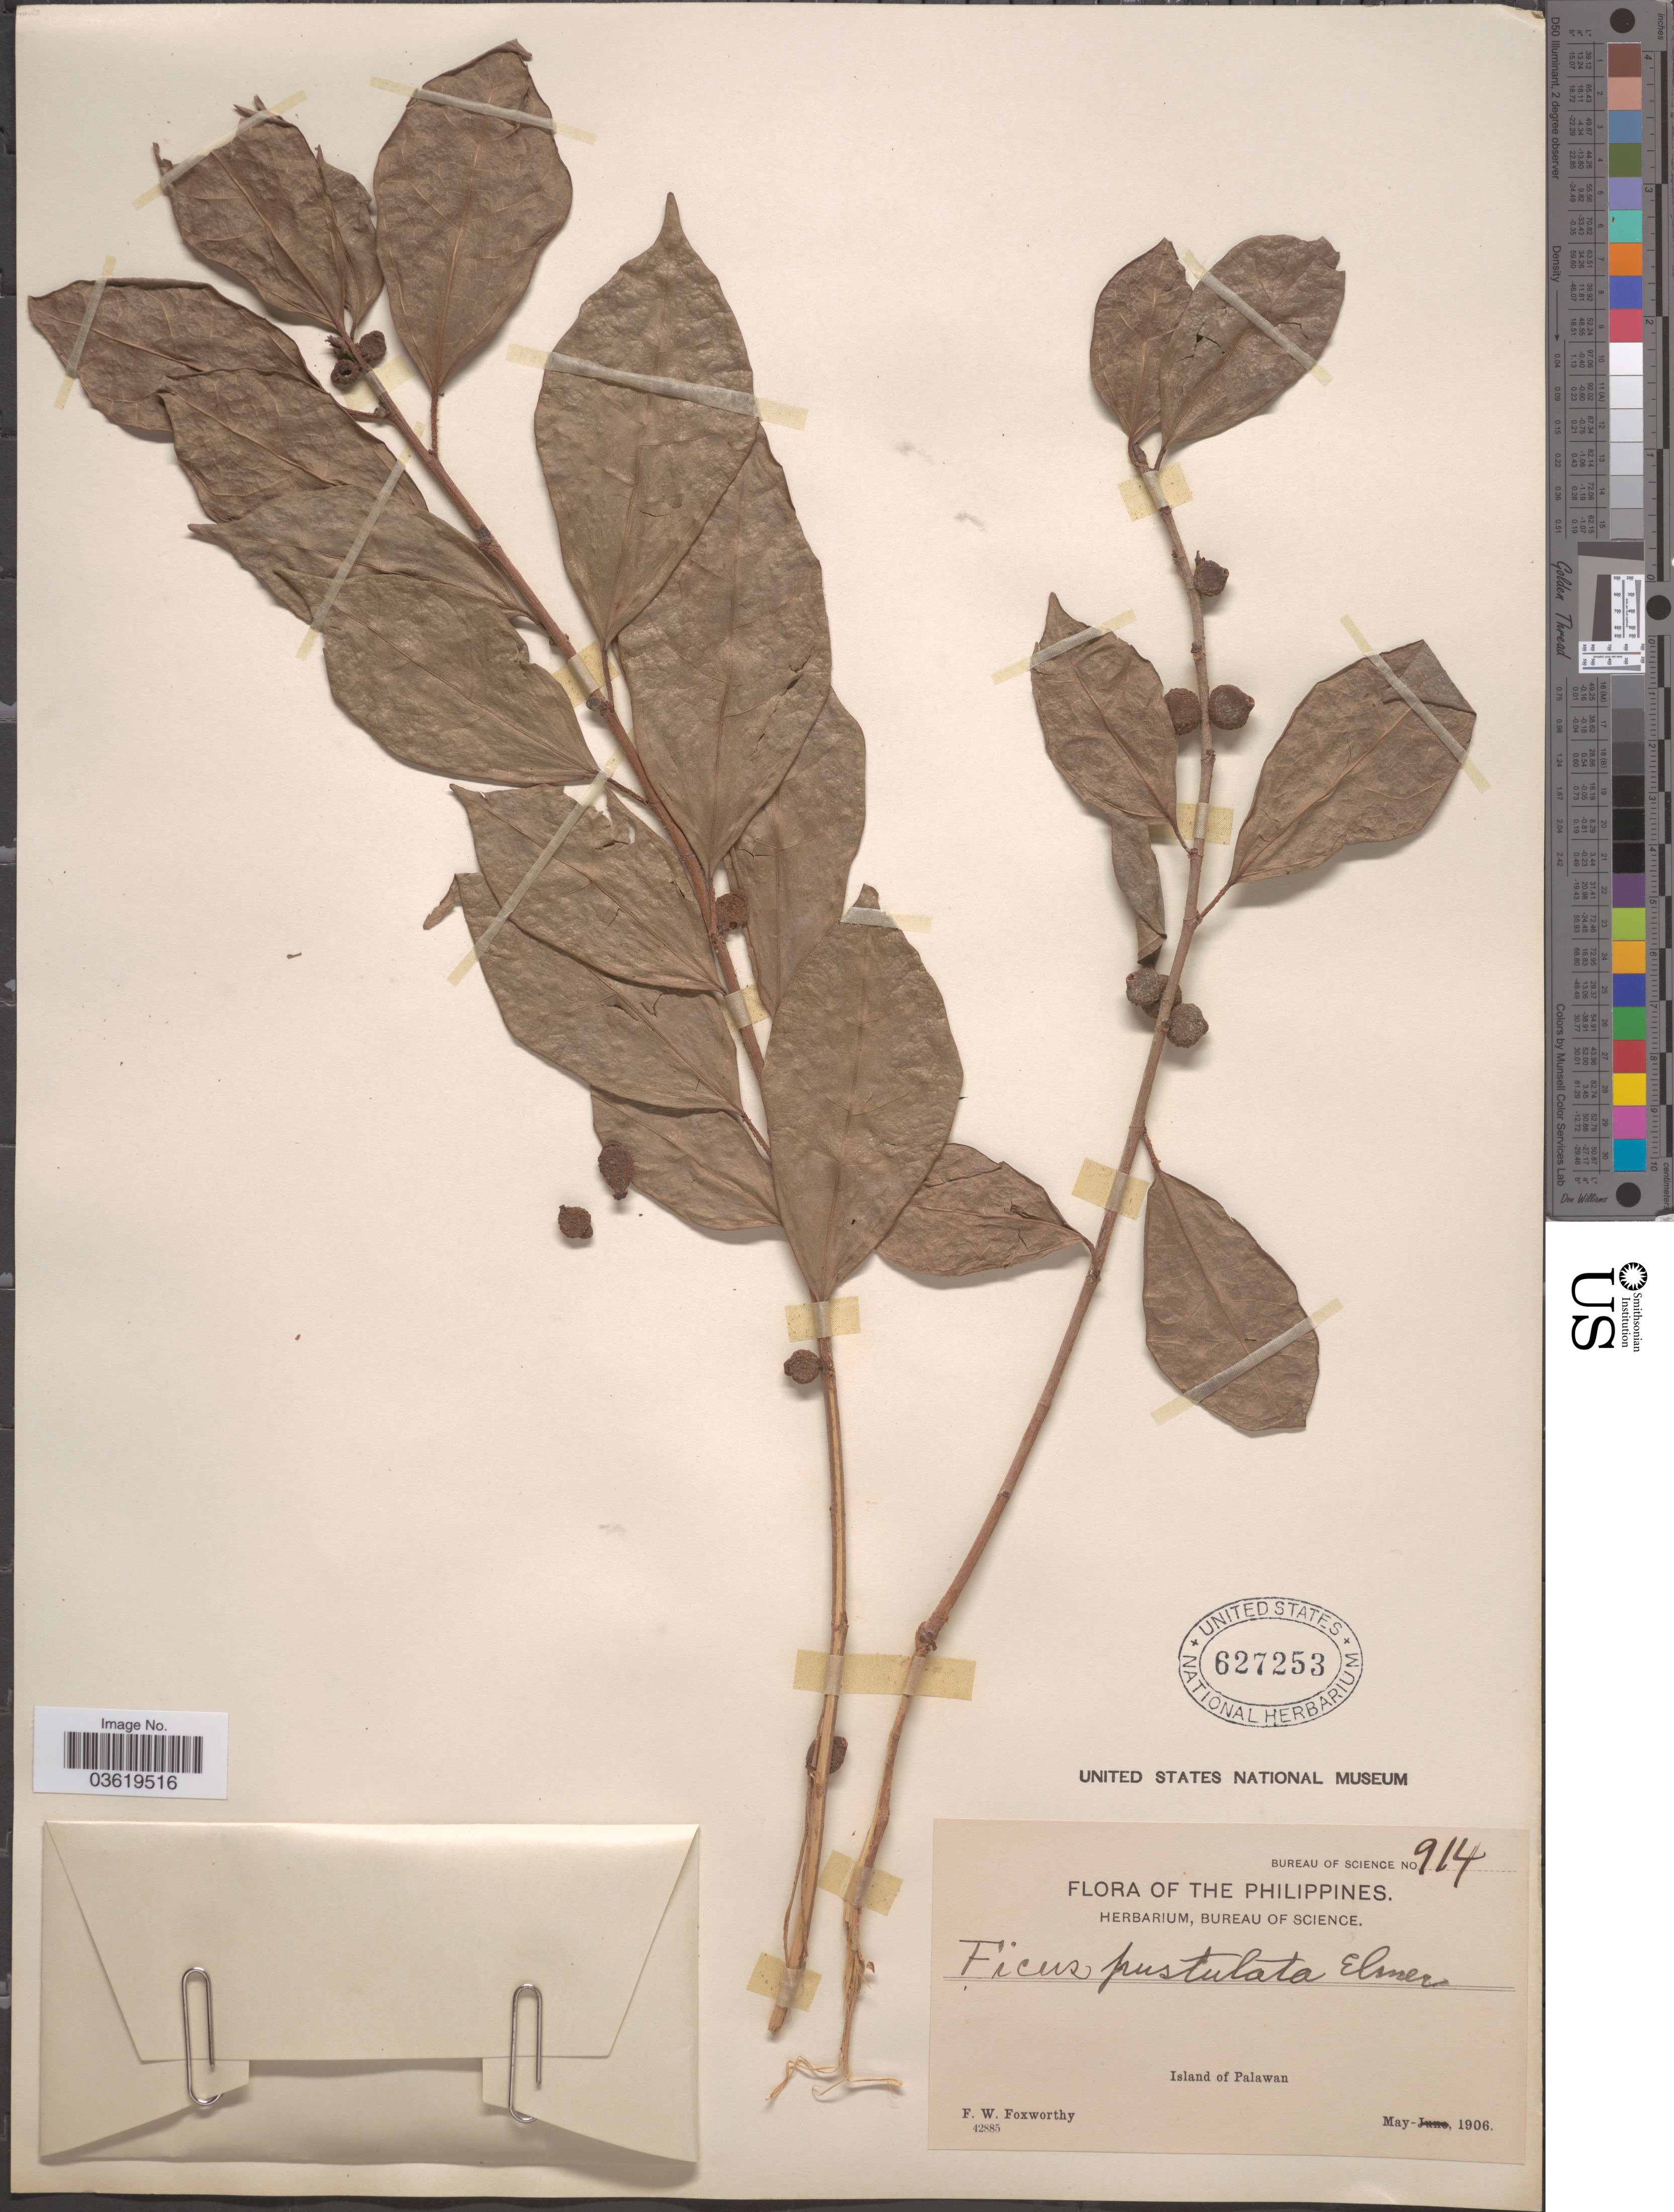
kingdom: Plantae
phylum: Tracheophyta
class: Magnoliopsida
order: Rosales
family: Moraceae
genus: Ficus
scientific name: Ficus pustulata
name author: Elmer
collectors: F. W. Foxworthy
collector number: Bureau of Science 914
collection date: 1906-05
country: Philippines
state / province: Mimaropa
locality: Island of Palawan.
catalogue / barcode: US 627253